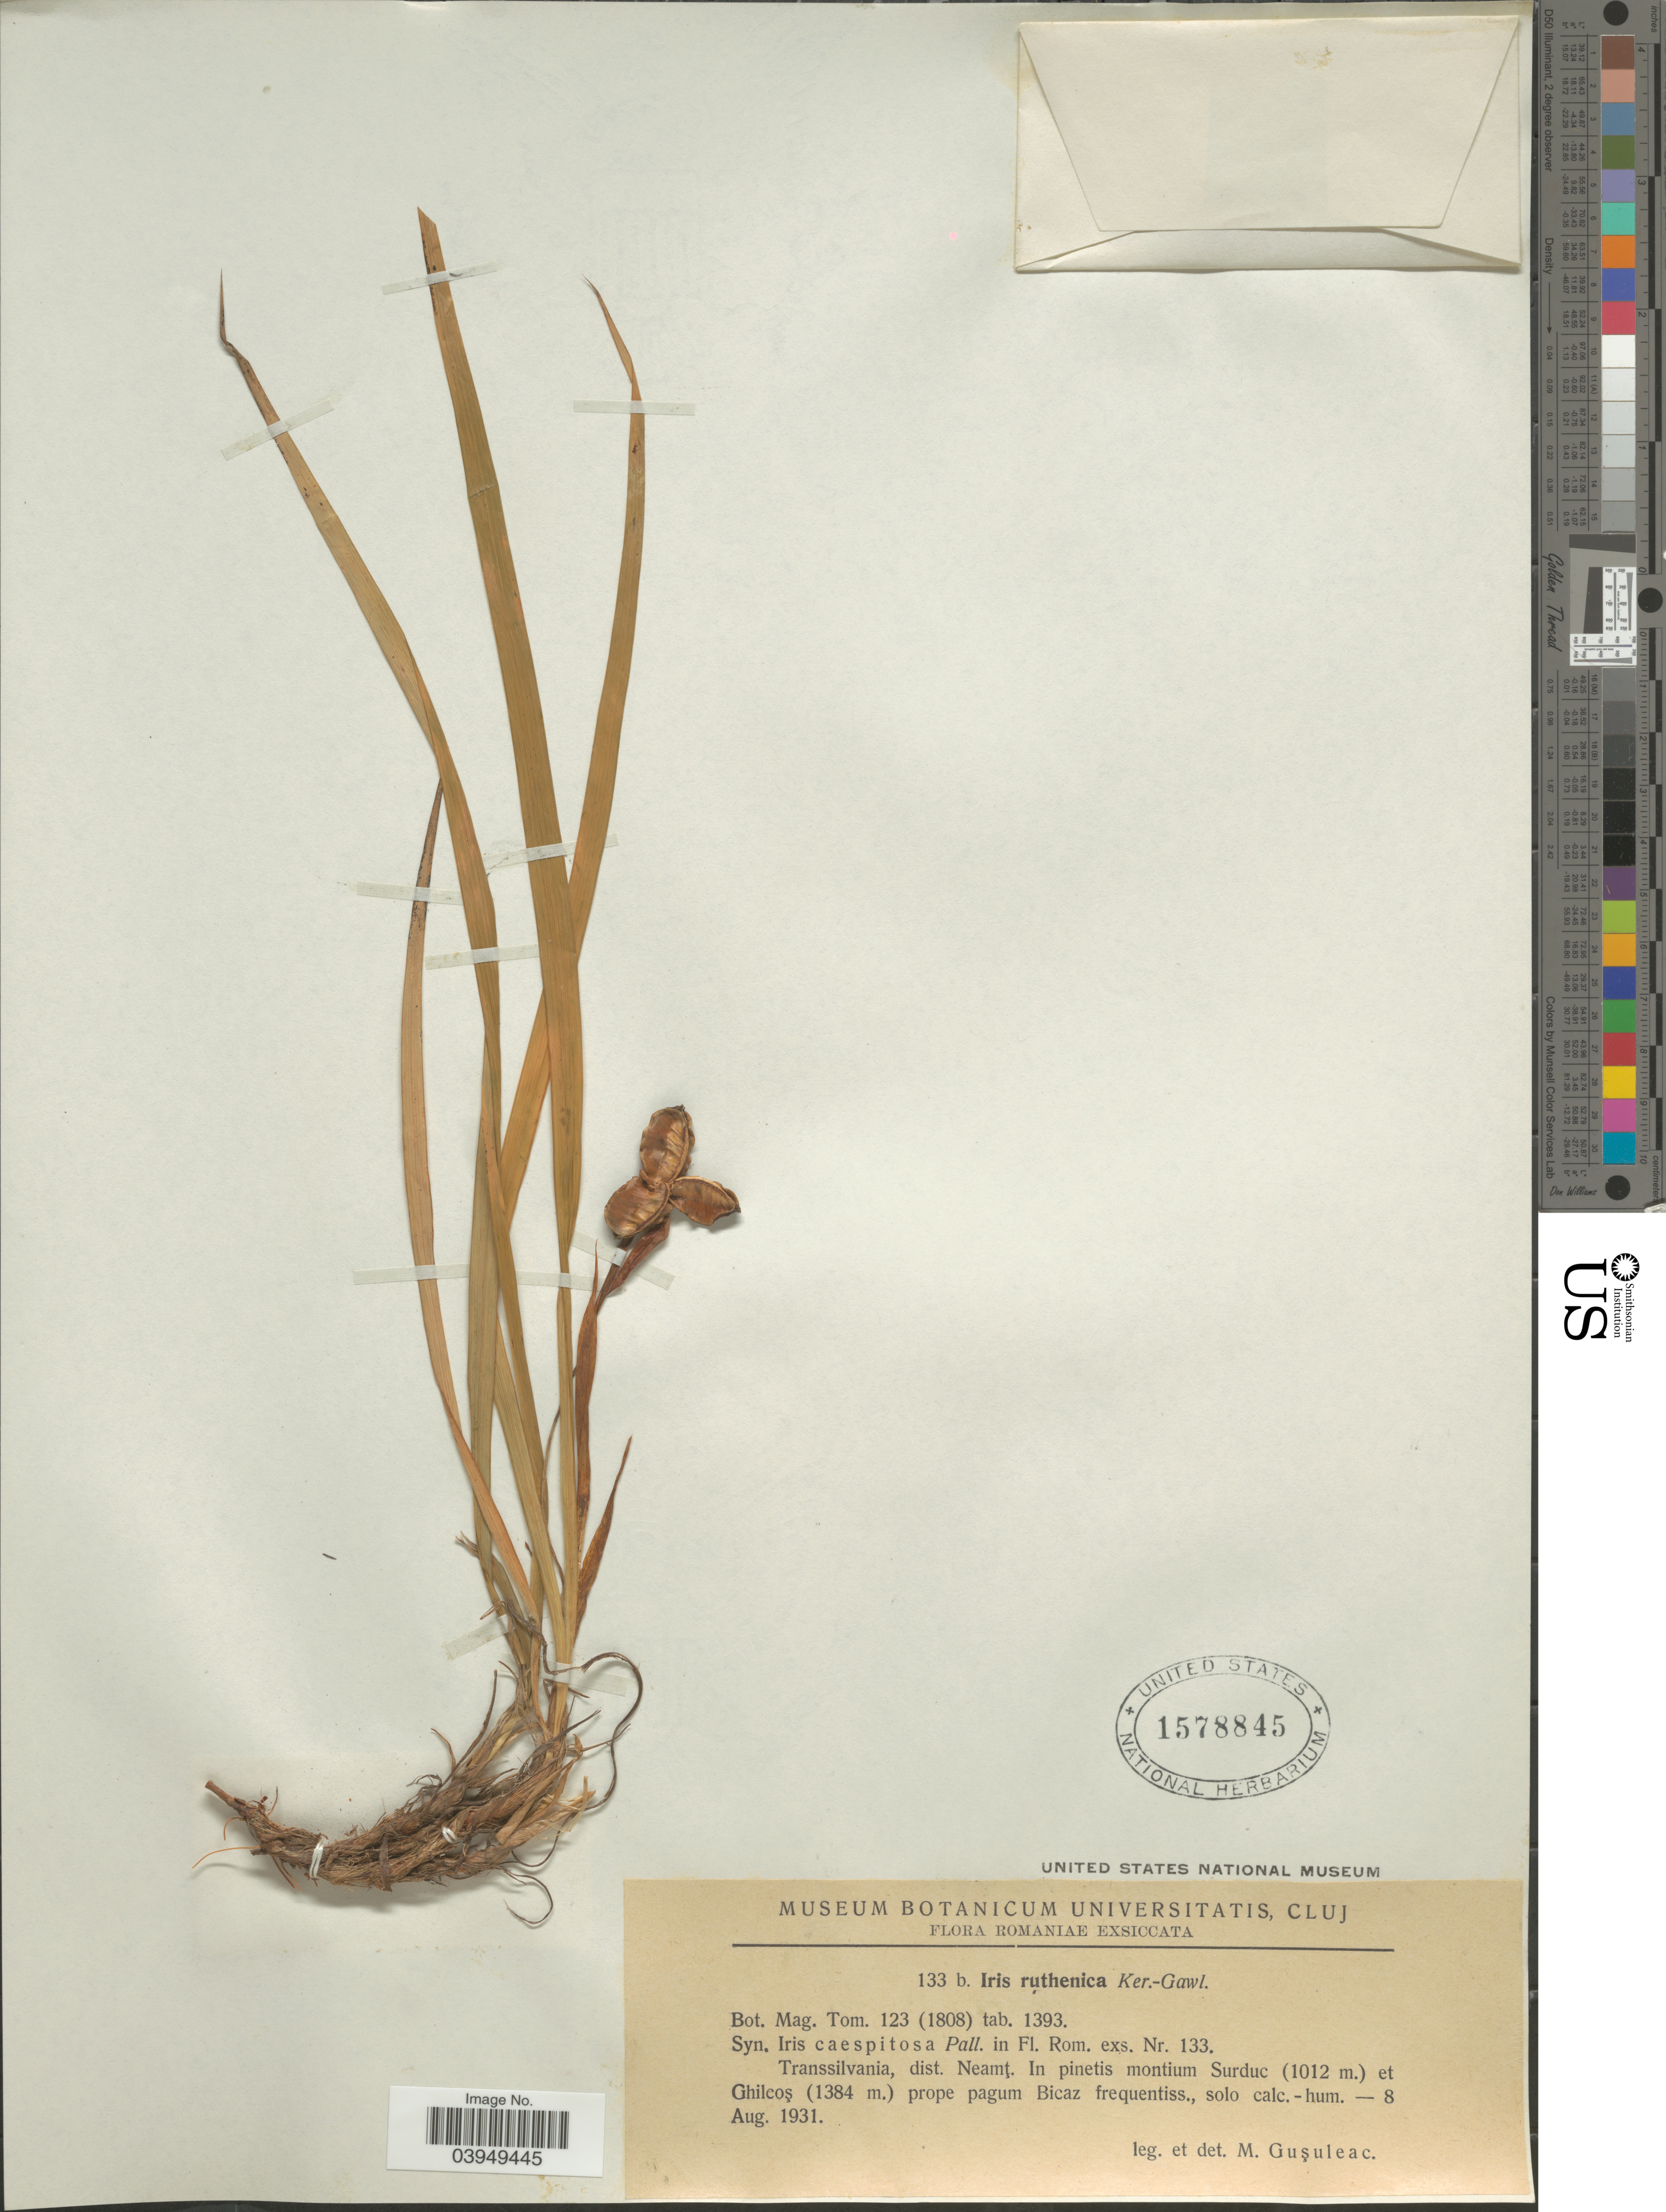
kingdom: Plantae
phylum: Tracheophyta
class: Liliopsida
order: Asparagales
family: Iridaceae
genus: Iris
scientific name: Iris ruthenica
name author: Ker Gawl.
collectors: M. Guşuleac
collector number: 133b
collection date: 1931-08-08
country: Romania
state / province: Neamt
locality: Romaniae. Transsilvania, dist. Neamţ. In pinetis montium Surduc et Ghilcoş prope pagum Bicaz frequentiss.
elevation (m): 1012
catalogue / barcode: US 1578845